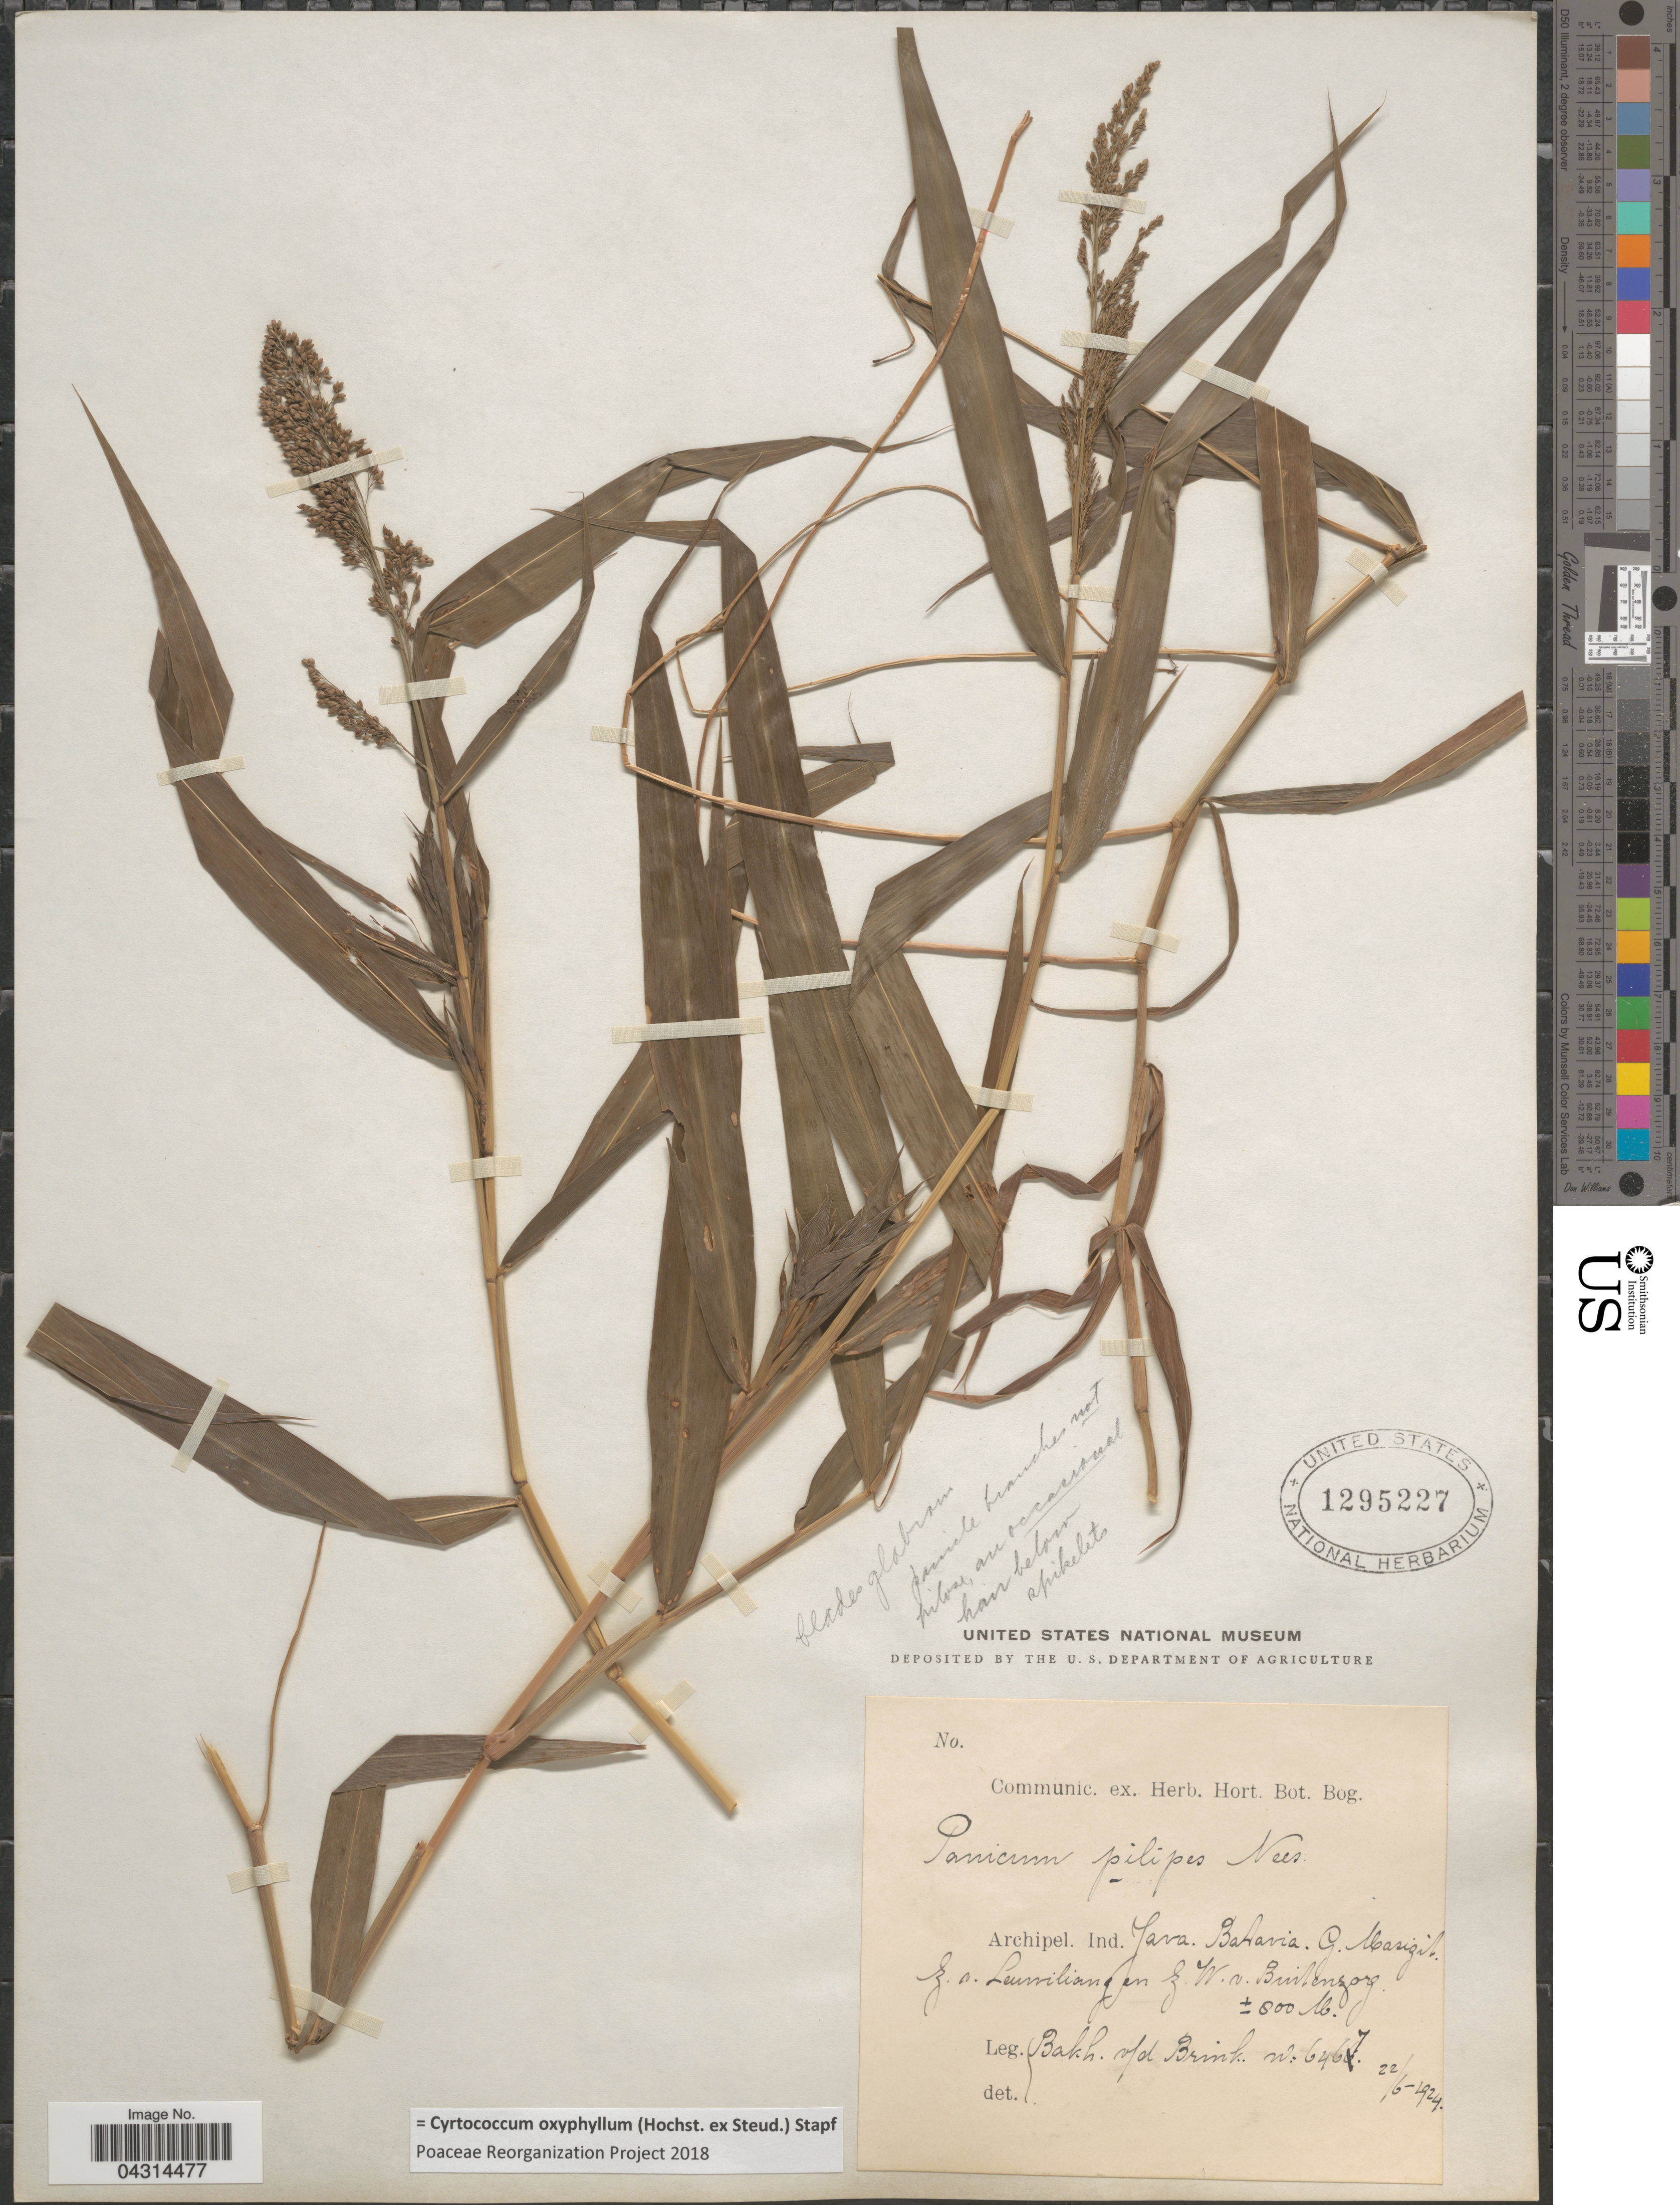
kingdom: Plantae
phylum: Tracheophyta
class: Liliopsida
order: Poales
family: Poaceae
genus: Cyrtococcum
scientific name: Cyrtococcum oxyphyllum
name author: (Steud.) Stapf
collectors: R. C. Bakhuizen van den Brink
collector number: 6467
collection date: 1924-06-22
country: Indonesia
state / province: Java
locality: Archipel. Ind. Batavia. G. Nasigit. Z.a. Luiswilian en G. W. v. Buitenzorg.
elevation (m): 800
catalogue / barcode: US 1295227